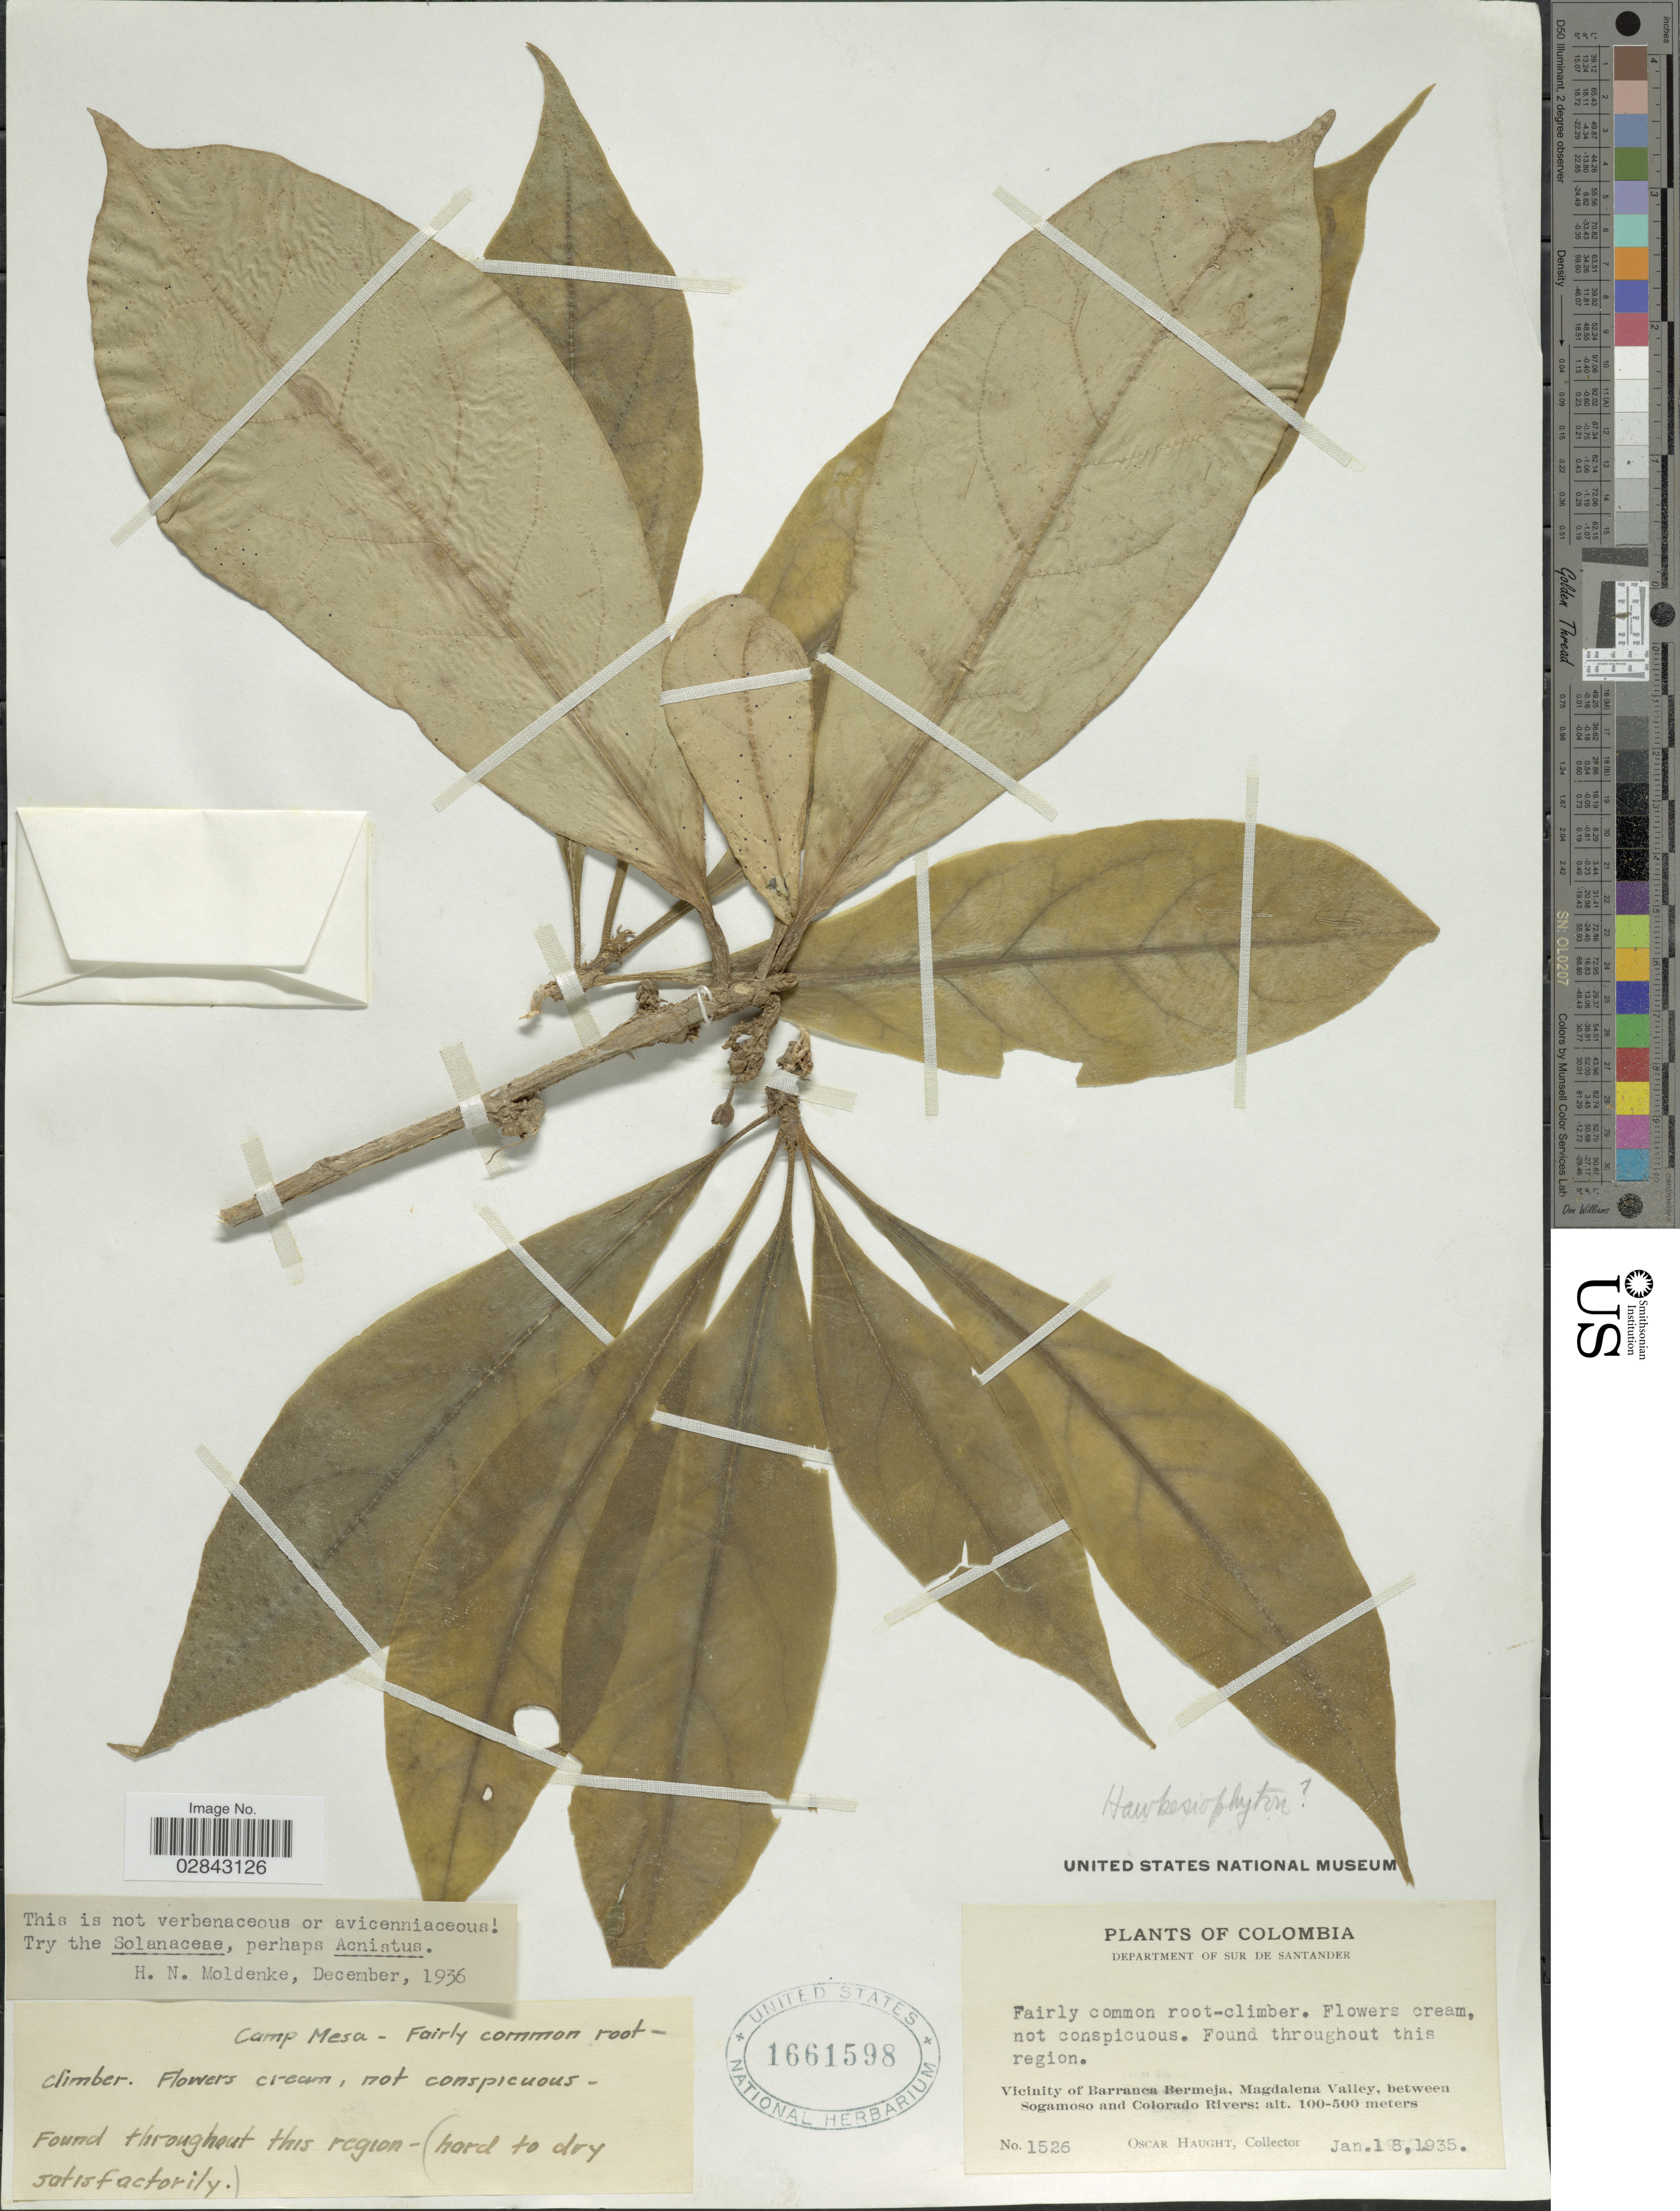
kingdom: Plantae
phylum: Tracheophyta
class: Magnoliopsida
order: Solanales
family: Solanaceae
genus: Hawkesiophyton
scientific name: Hawkesiophyton sp.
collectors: O. Haught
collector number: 1526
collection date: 1935-01-18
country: Colombia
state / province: Santander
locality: Department of Sur de Santander. Vicinity of Barranca Bermeja, Magdalena Valley, between Sogamoso and Colorado Rivers. Camp Mesa.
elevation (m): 100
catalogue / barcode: US 1661598